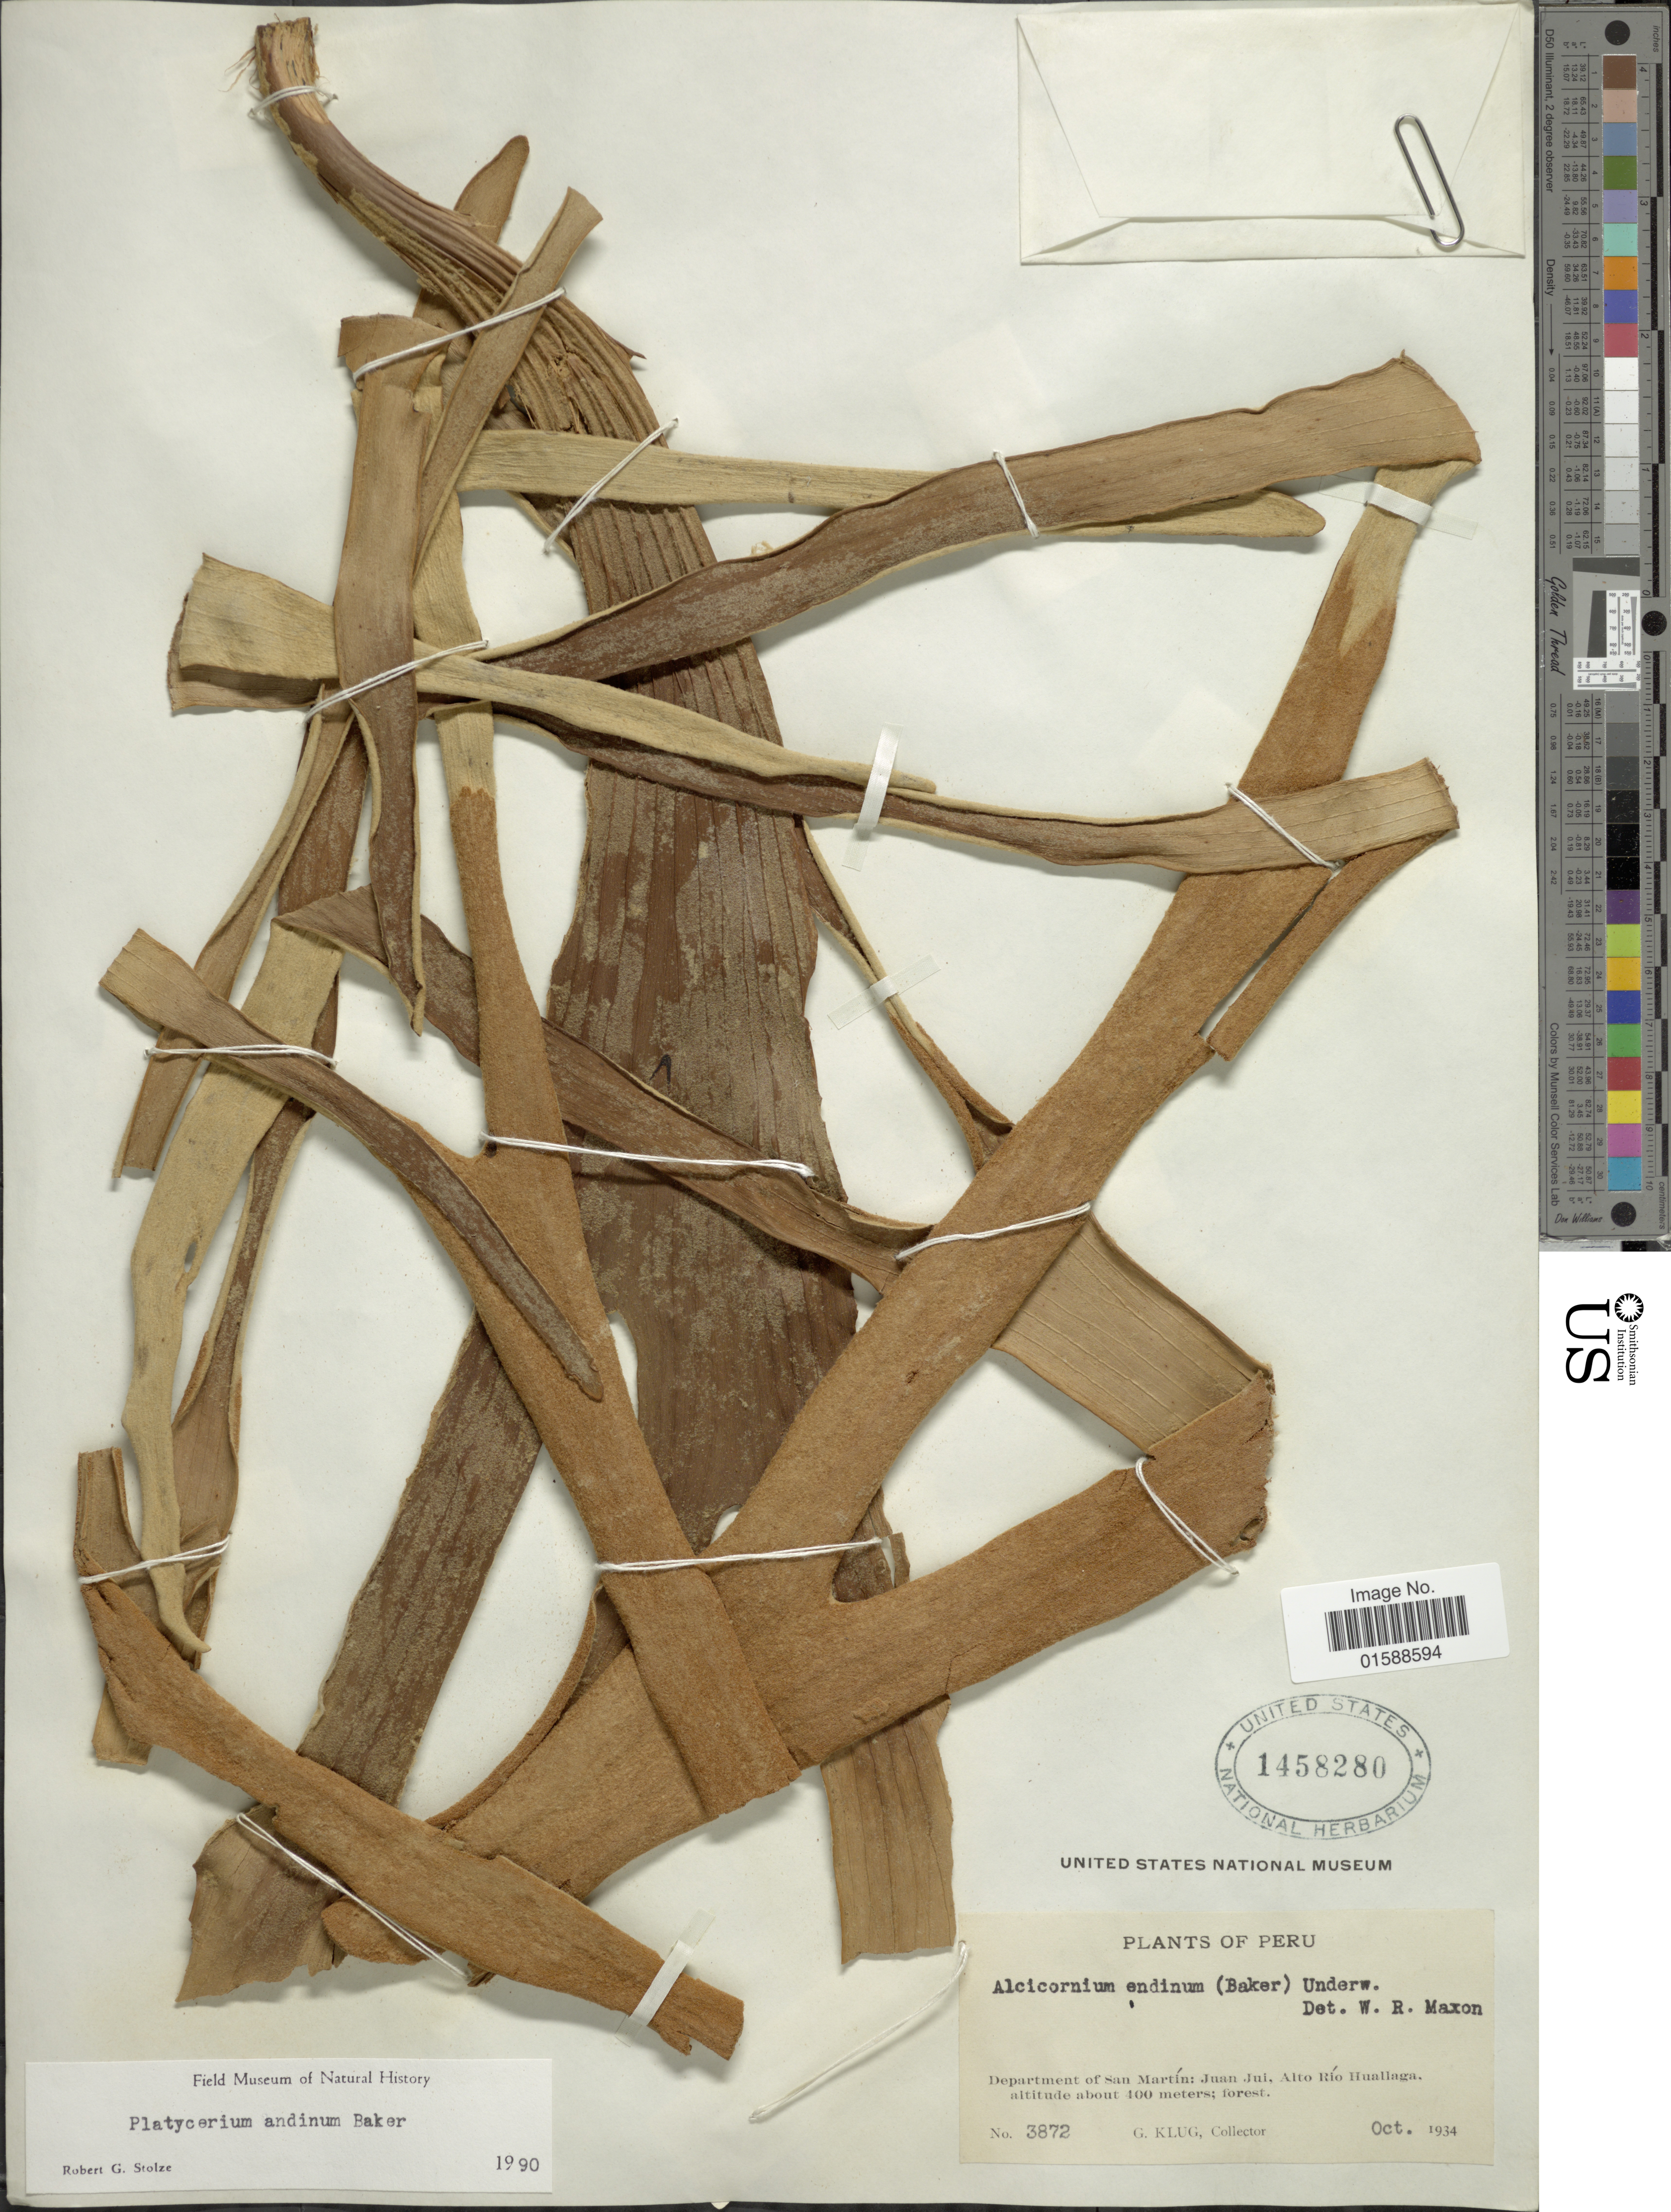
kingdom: Plantae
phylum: Tracheophyta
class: Polypodiopsida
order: Polypodiales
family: Polypodiaceae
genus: Platycerium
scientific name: Platycerium andinum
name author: Baker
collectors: G. Klug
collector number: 3872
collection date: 1934-10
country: Peru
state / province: San Martín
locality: Juan Jui, Alto Río Huallaga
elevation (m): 400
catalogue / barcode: US 1458280